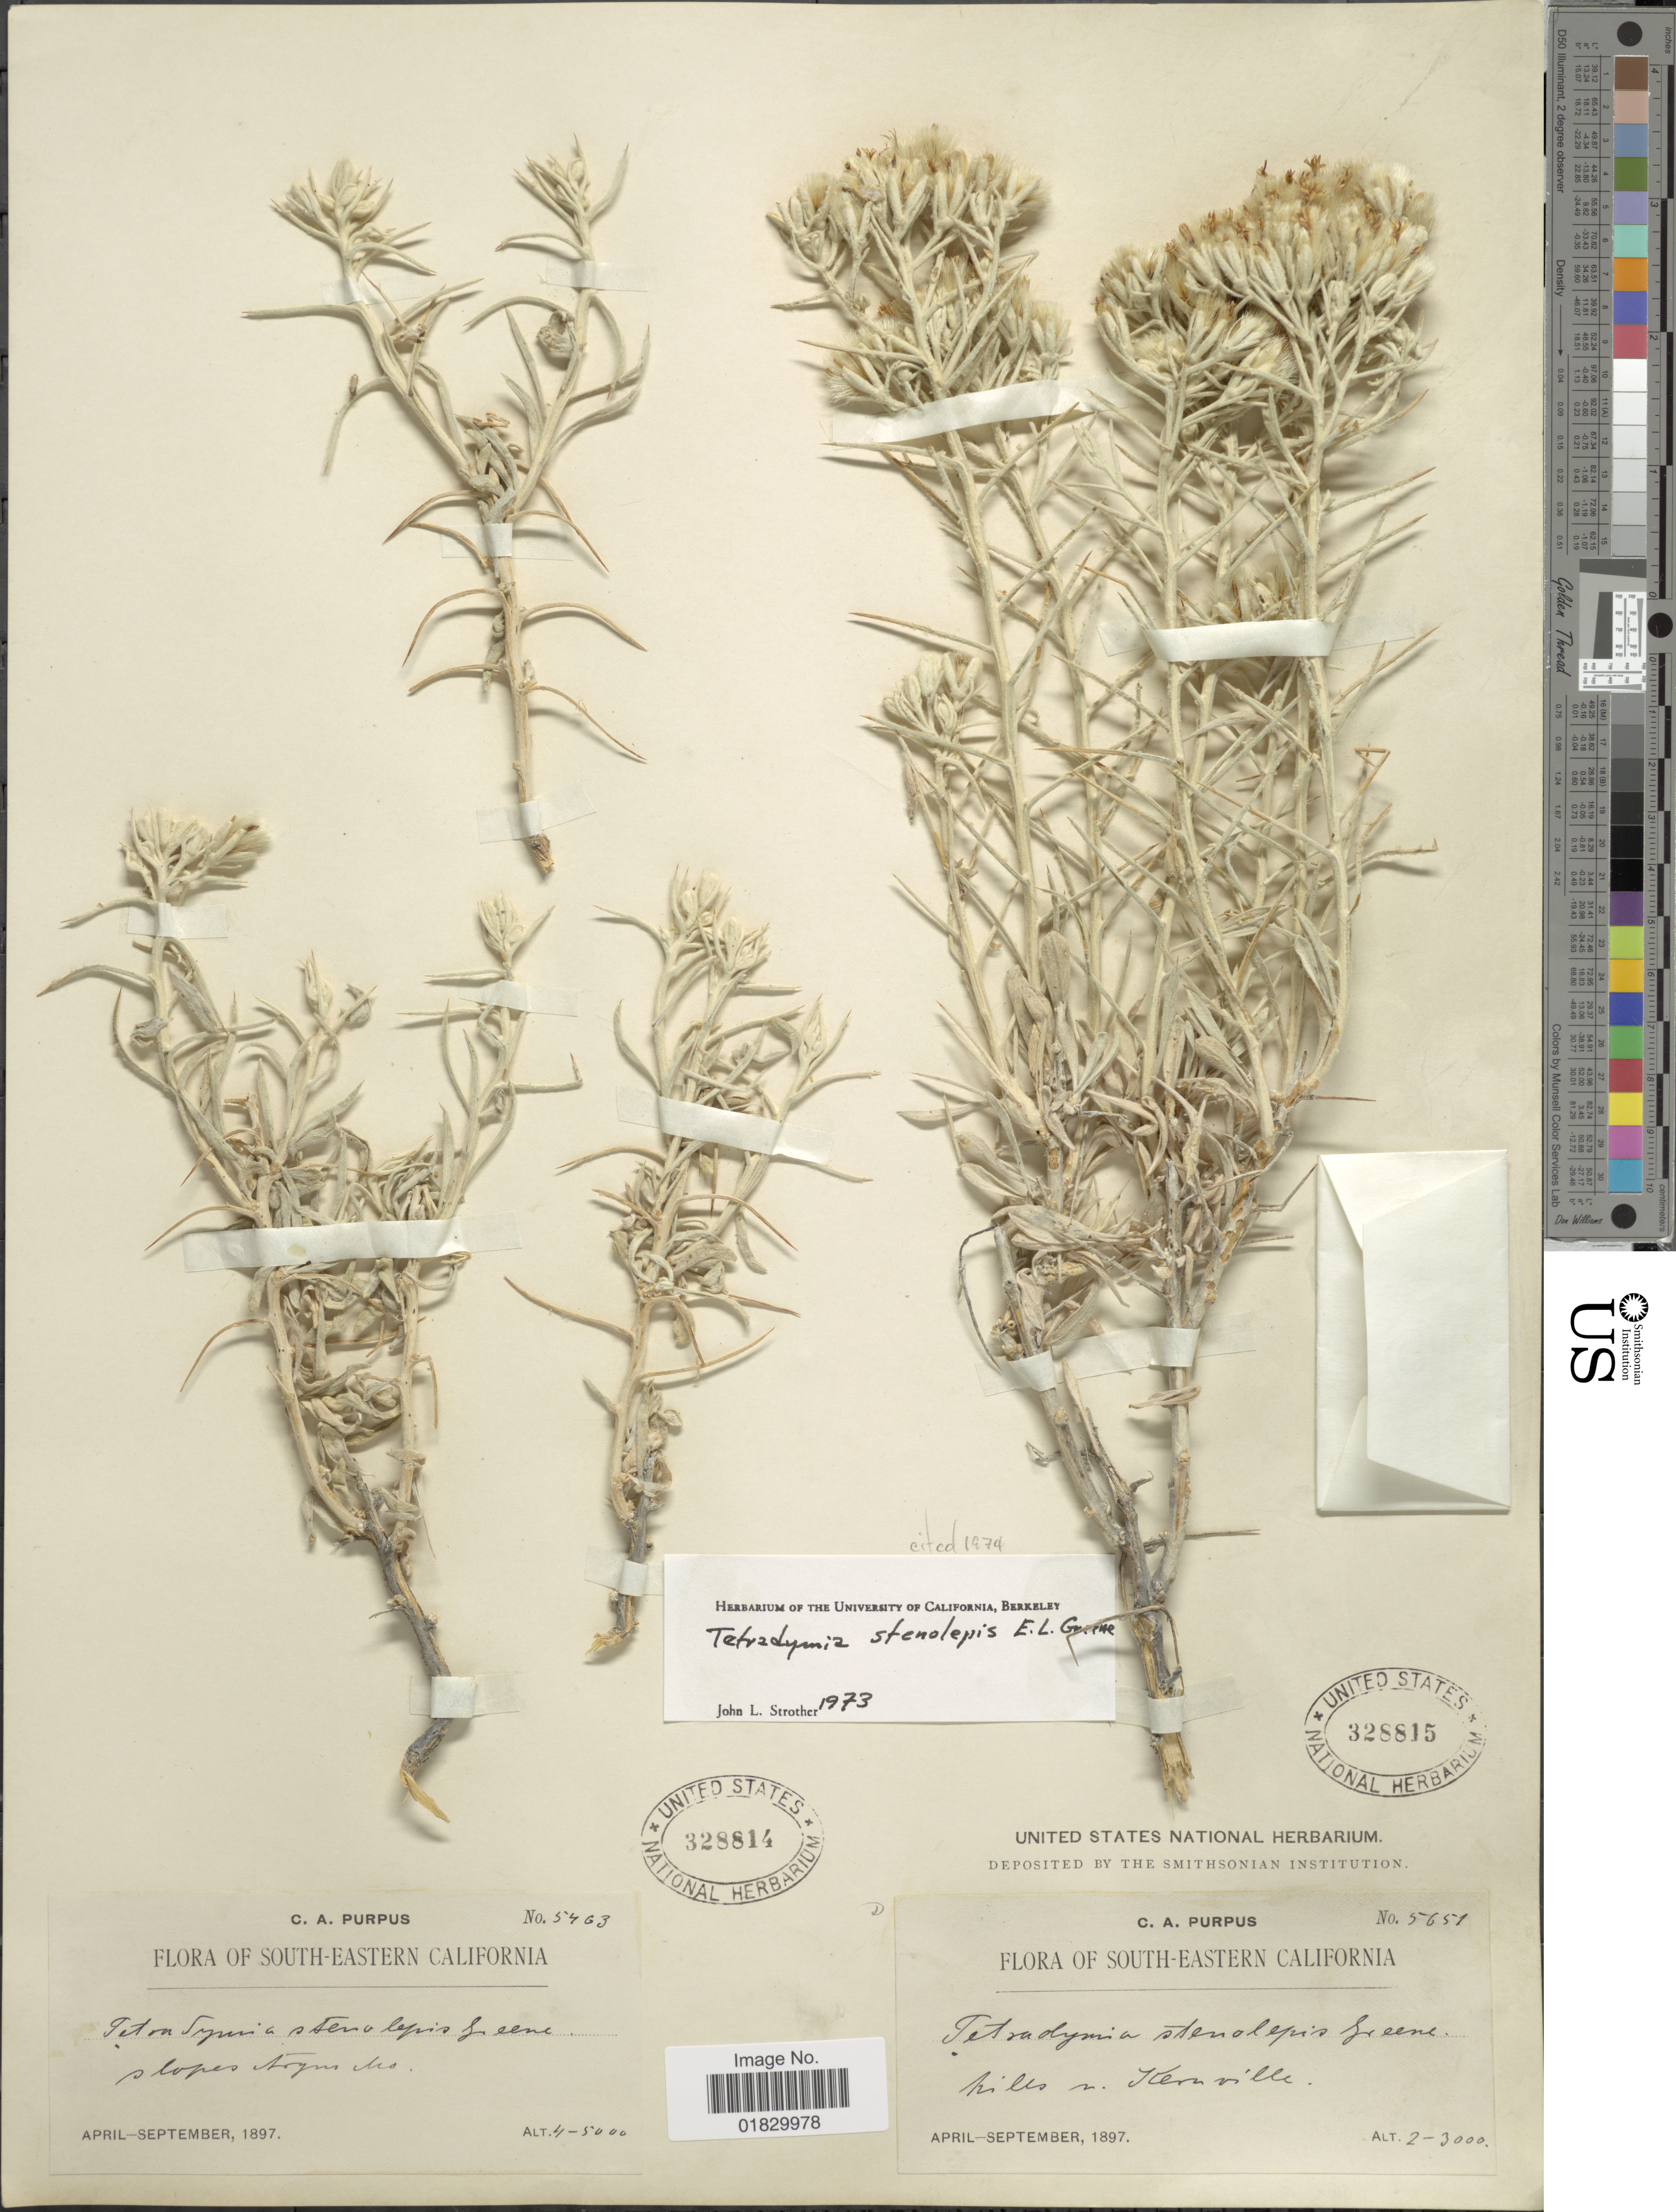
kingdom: Plantae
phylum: Tracheophyta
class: Magnoliopsida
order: Asterales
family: Asteraceae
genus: Tetradymia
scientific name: Tetradymia stenolepis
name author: Greene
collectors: C. A. Purpus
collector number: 5463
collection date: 1897-04/1897-09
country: United States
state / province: California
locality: South-Eastern California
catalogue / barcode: US 328814